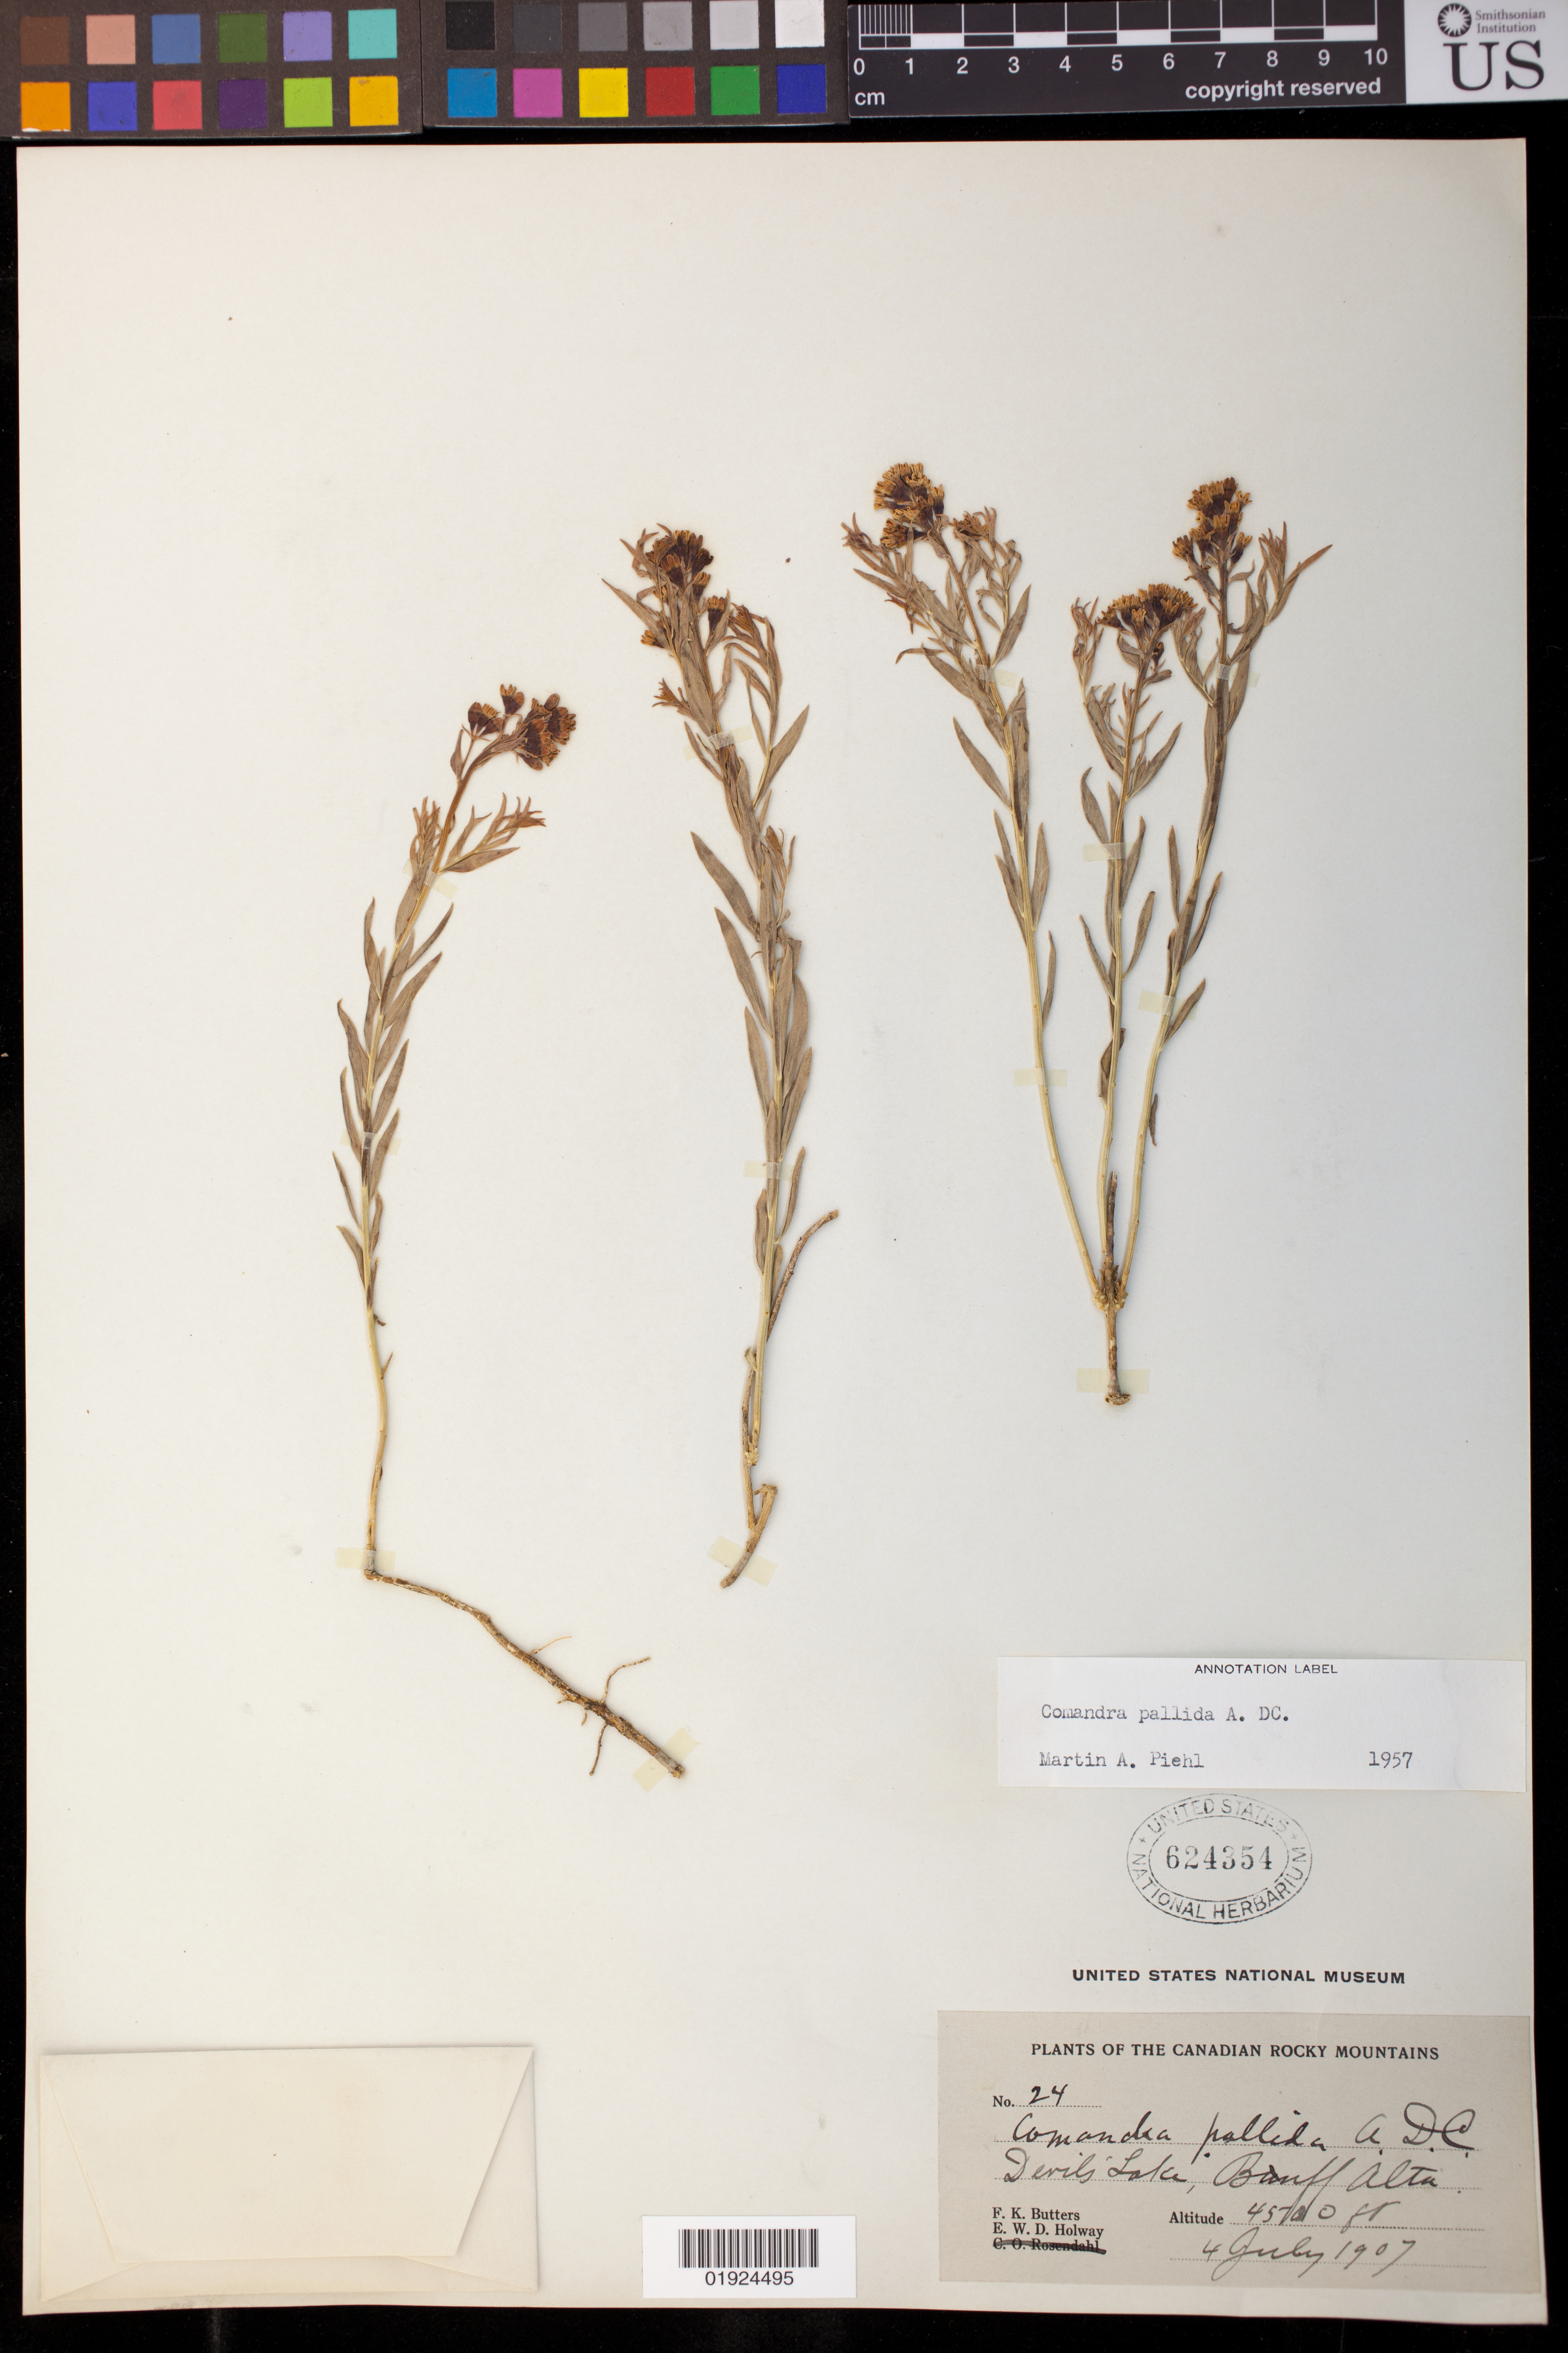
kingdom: Plantae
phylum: Tracheophyta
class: Magnoliopsida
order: Santalales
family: Comandraceae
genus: Comandra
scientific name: Comandra pallida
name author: A. DC.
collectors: F. K. Butters & E. W. D. Holway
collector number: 24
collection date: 1907-07-04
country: Canada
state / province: Alberta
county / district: Banff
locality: Devil's Lake, Banff Alta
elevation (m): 1393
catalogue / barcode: US 624354